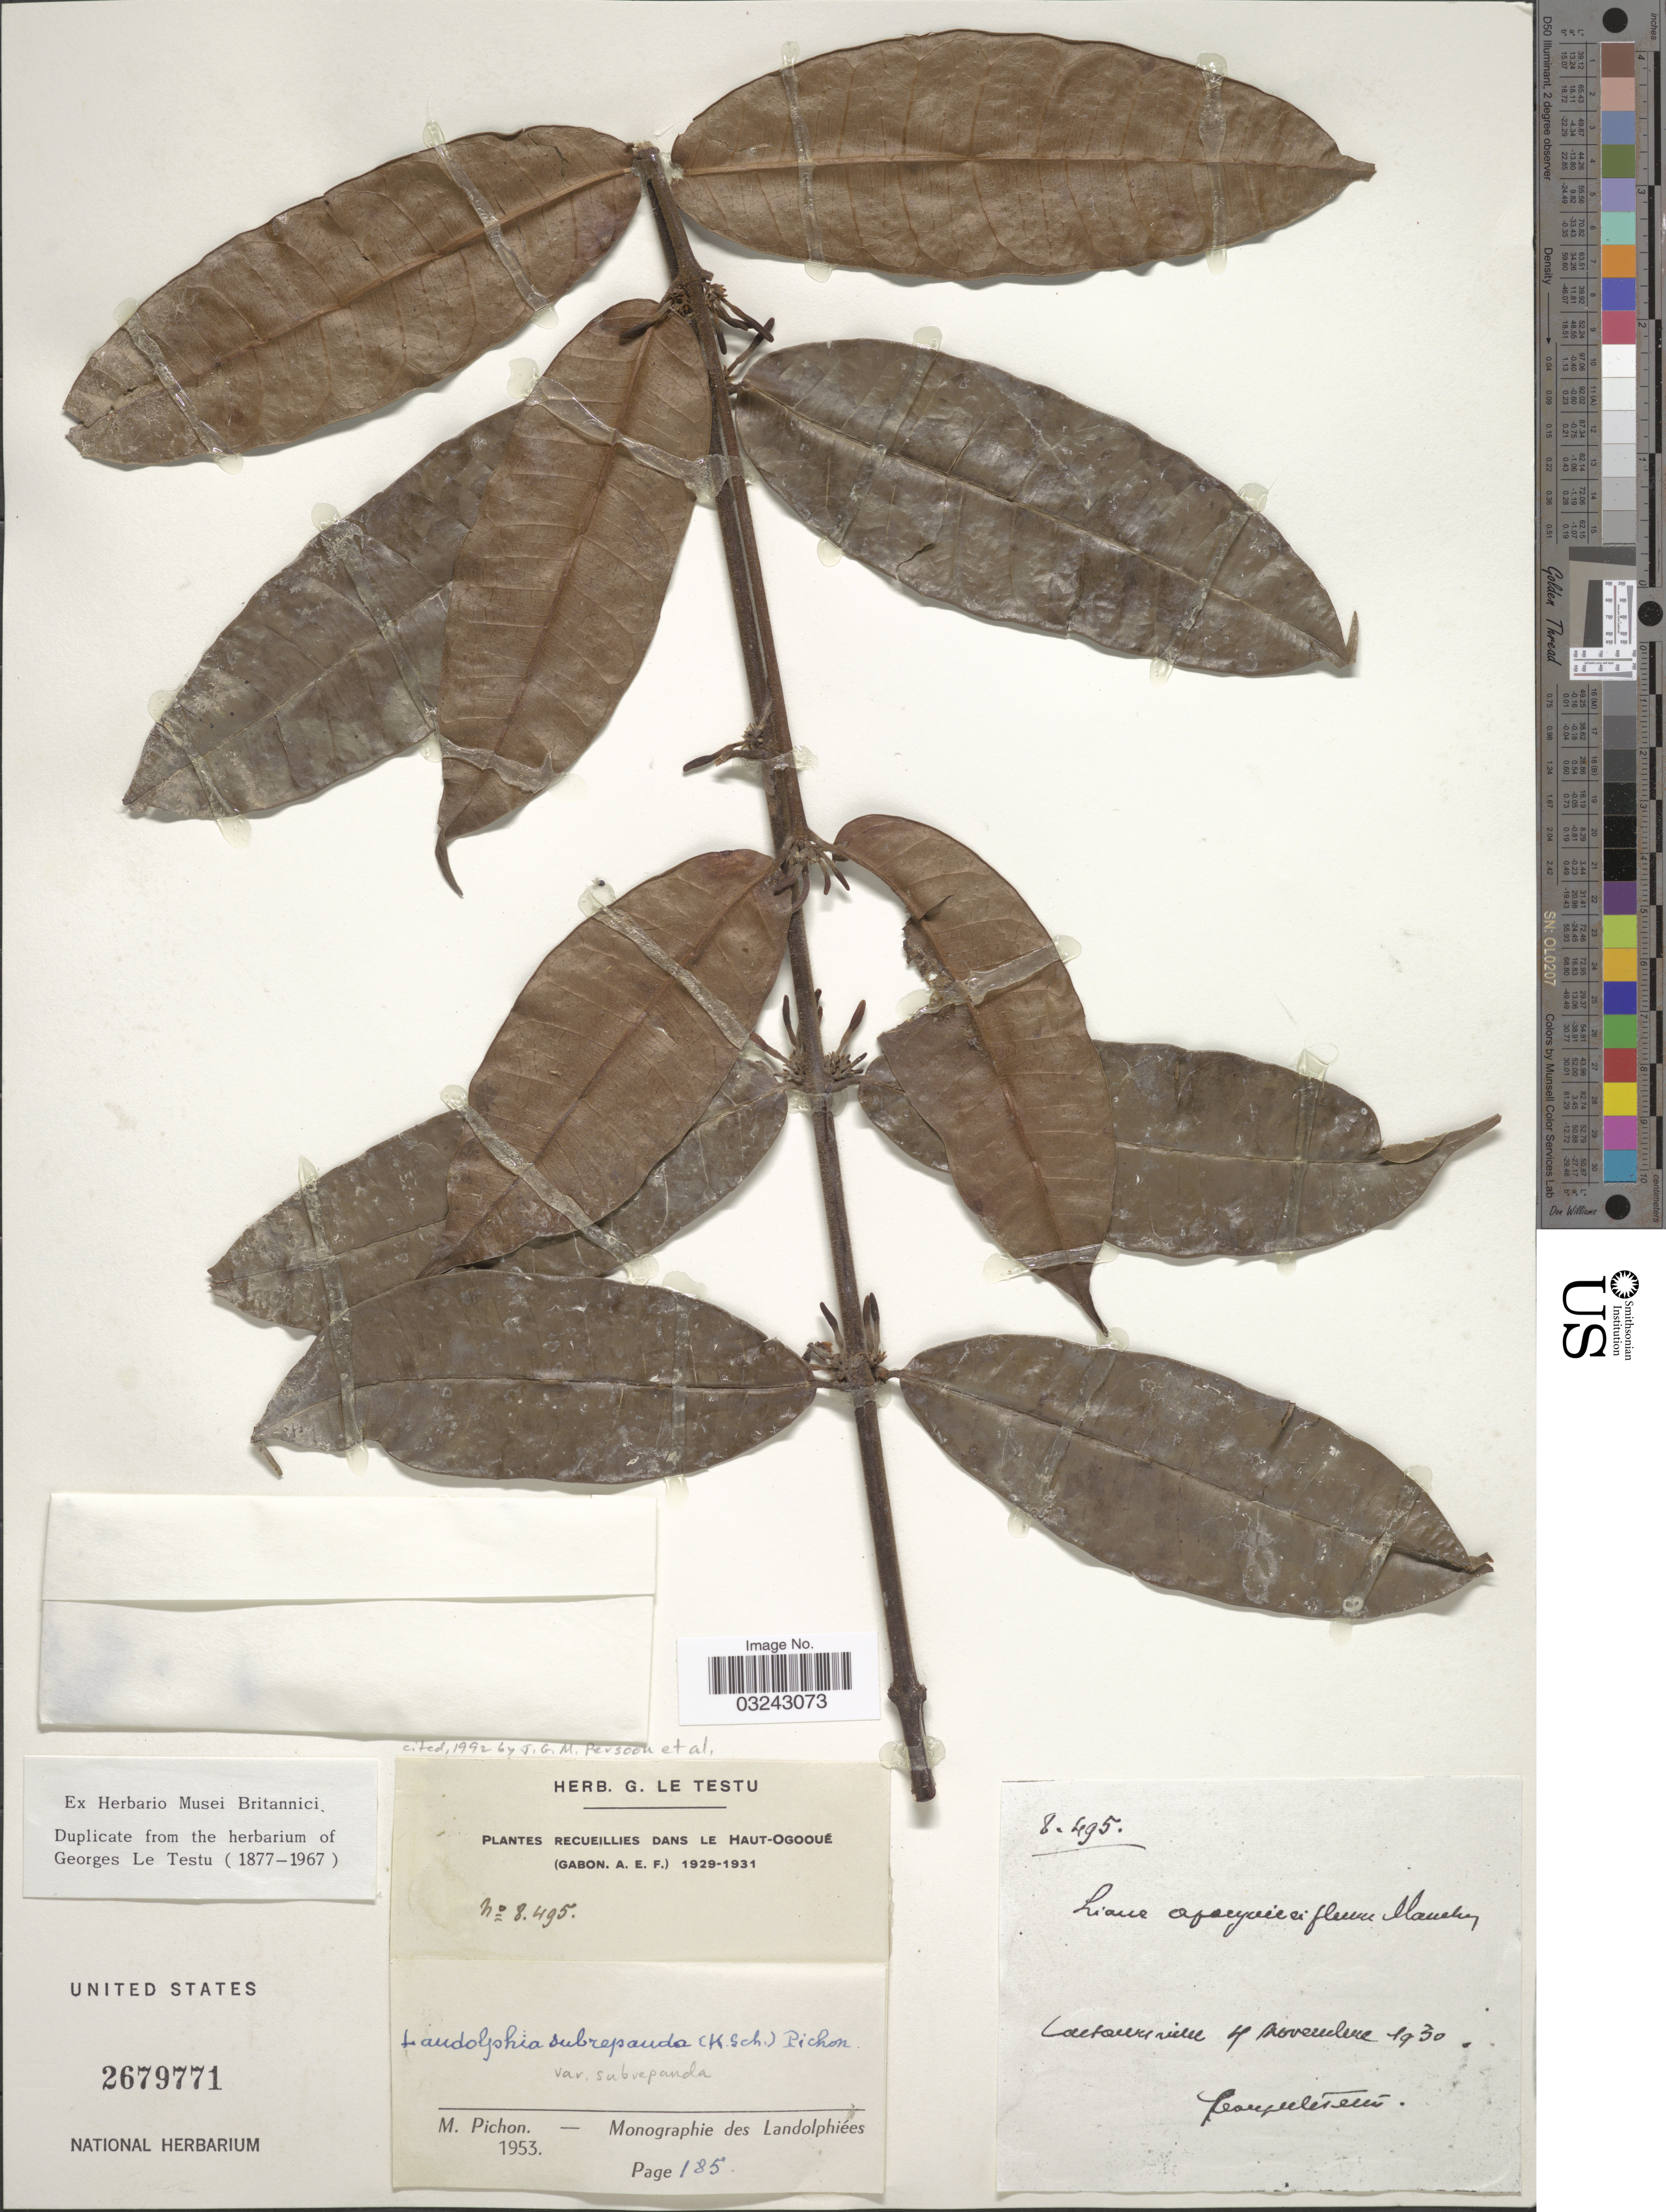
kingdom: Plantae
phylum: Tracheophyta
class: Magnoliopsida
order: Gentianales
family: Apocynaceae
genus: Landolphia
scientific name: Landolphia subrepanda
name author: (K. Schum.) Pichon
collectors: G. Le Testu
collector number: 8495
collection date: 1930-11-04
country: Gabon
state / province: Haut-Ogooue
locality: A.E.F. Lastoursville.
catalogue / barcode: US 2679771